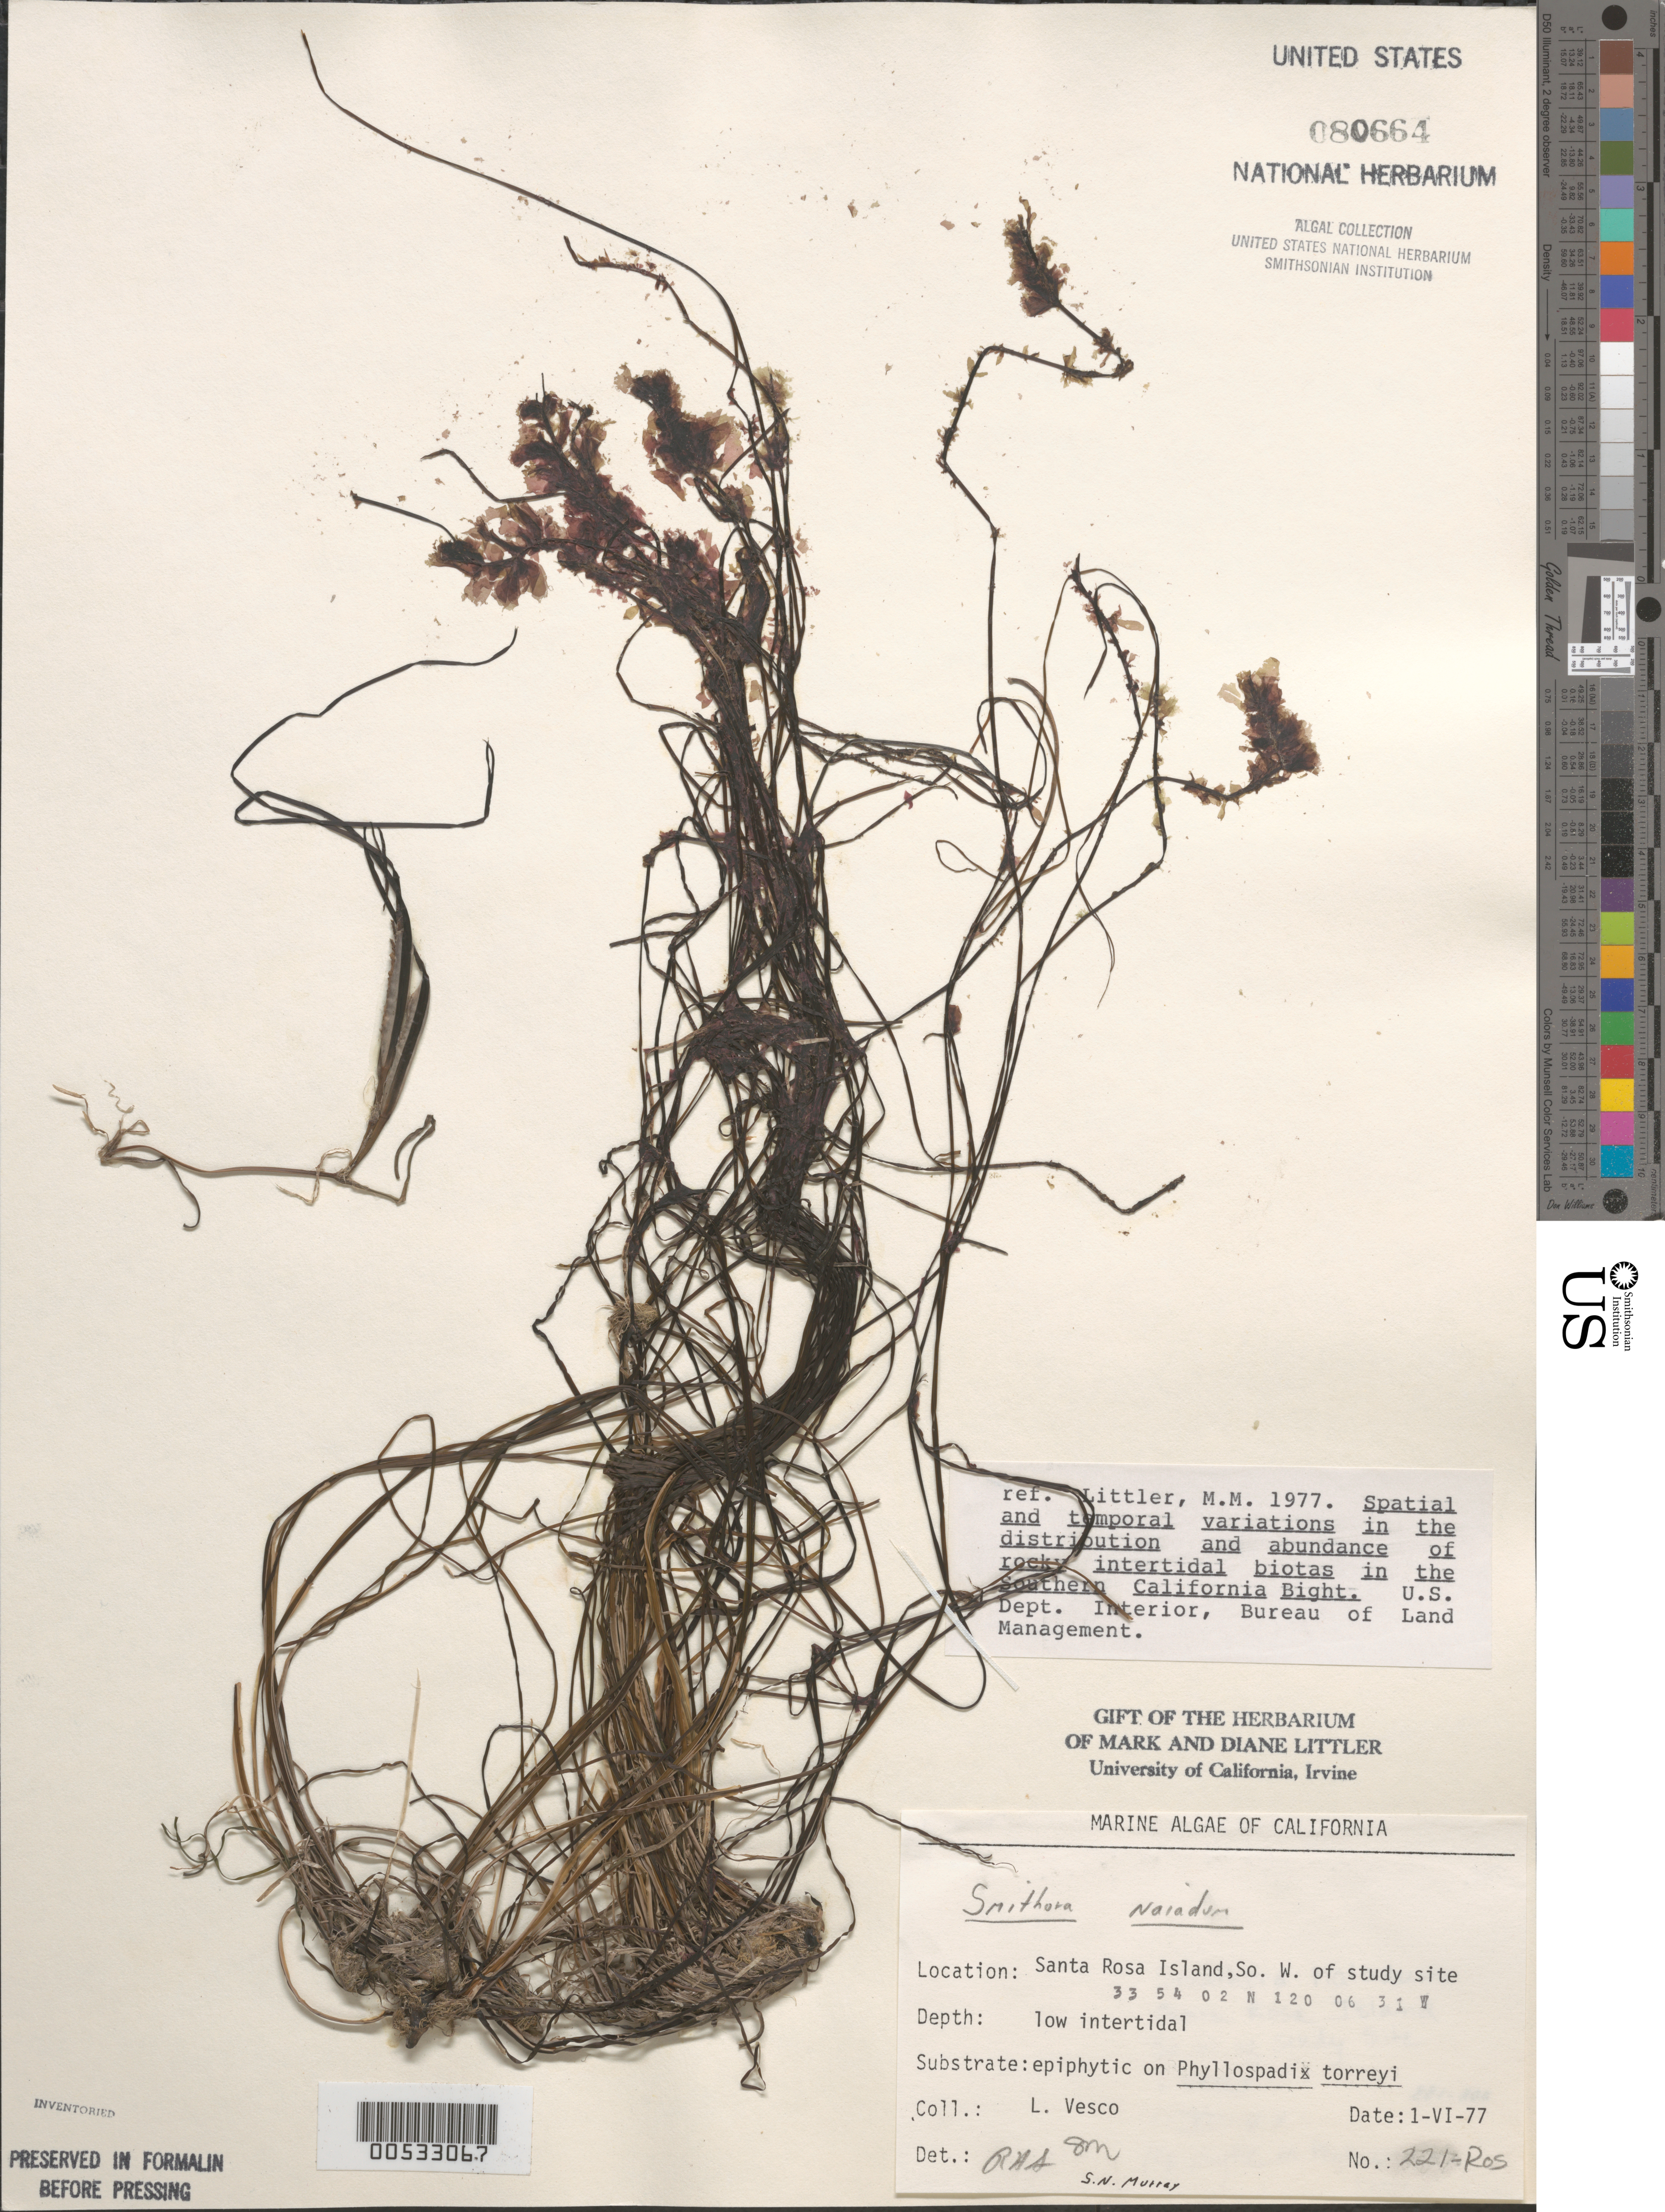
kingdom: Plantae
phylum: Rhodophyta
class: Compsopogonophyceae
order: Erythropeltidales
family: Erythrotrichiaceae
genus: Smithora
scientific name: Smithora naiadum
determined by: Sims, Robert H.; Murray, S. N.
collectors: L. Vesco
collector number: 221-ROS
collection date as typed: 01 Jun 1977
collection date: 1977-06-01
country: United States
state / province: California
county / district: Santa Barbara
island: Santa Rosa Island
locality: Johnson's Lee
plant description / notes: BLM-SOCALBIGHT Rocky Intertidal Survey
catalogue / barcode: US 80664